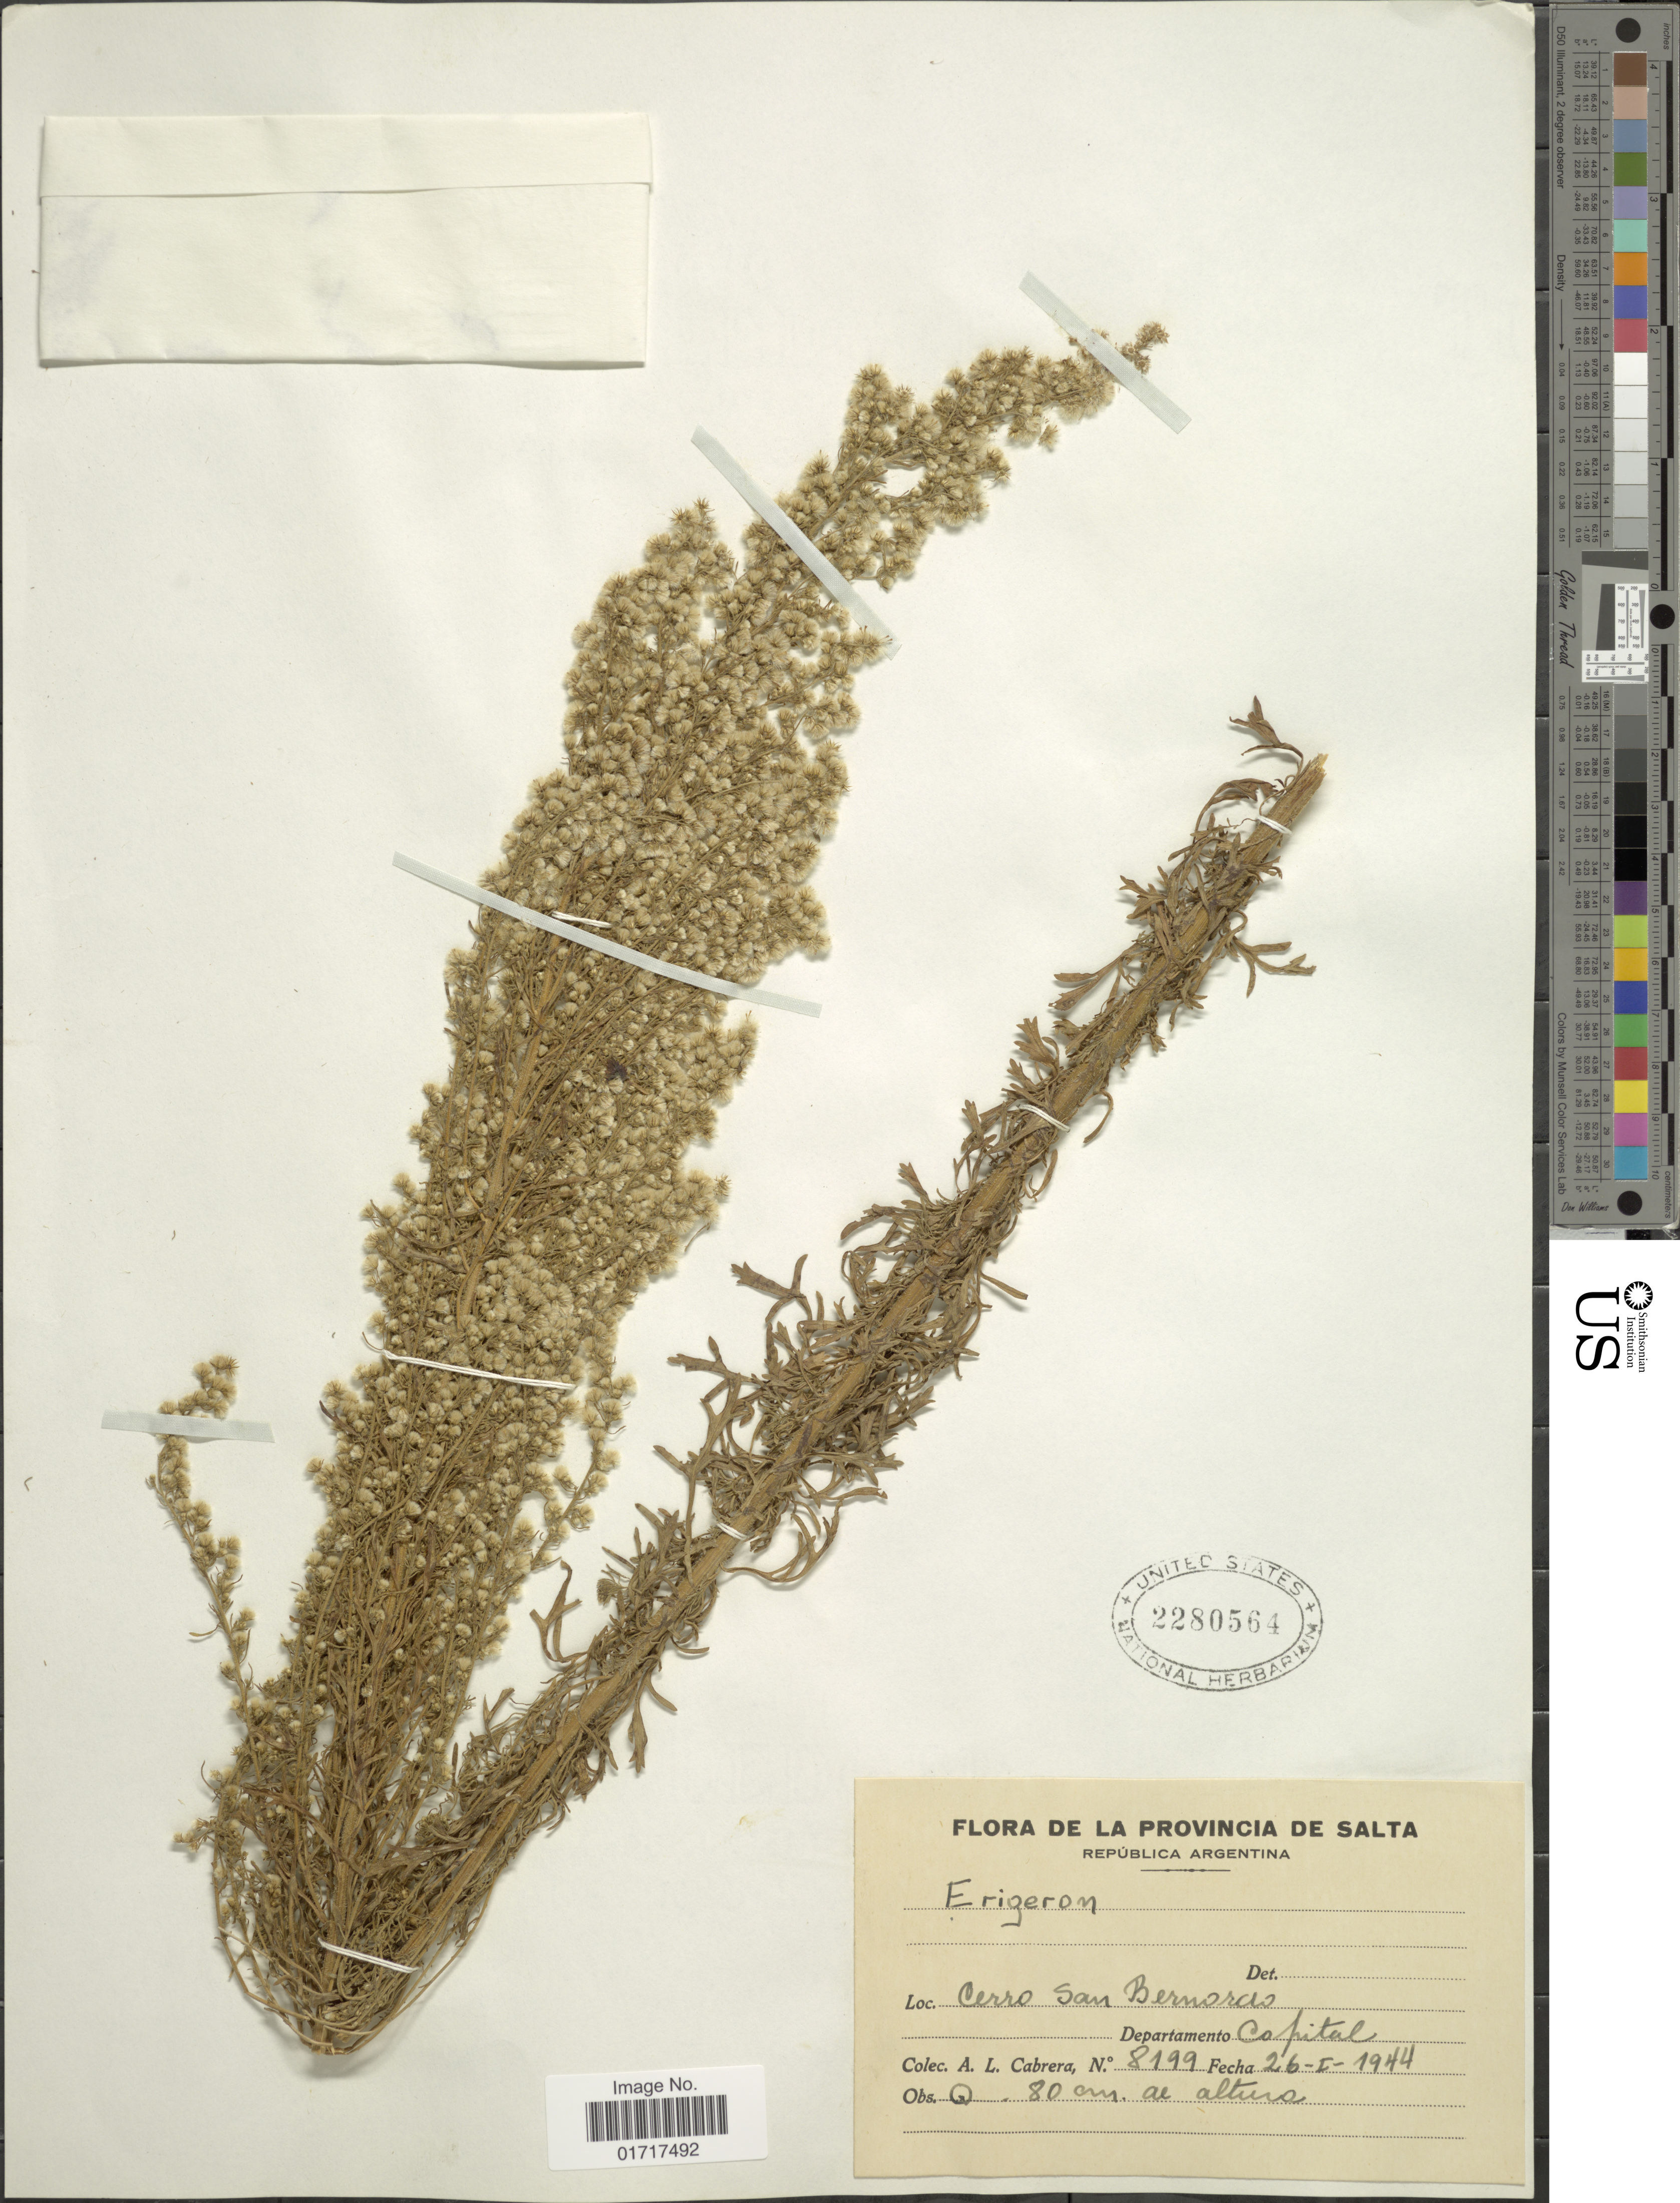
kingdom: Plantae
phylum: Tracheophyta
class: Magnoliopsida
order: Asterales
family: Asteraceae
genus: Conyza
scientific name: Conyza sophiaefolia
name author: Kunth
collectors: A. L. Cabrera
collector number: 8199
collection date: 1944-01-26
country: Argentina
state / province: Salta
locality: Povincia de Salta, Cerro San Bernordo. Departamento Capital.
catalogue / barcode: US 2280564